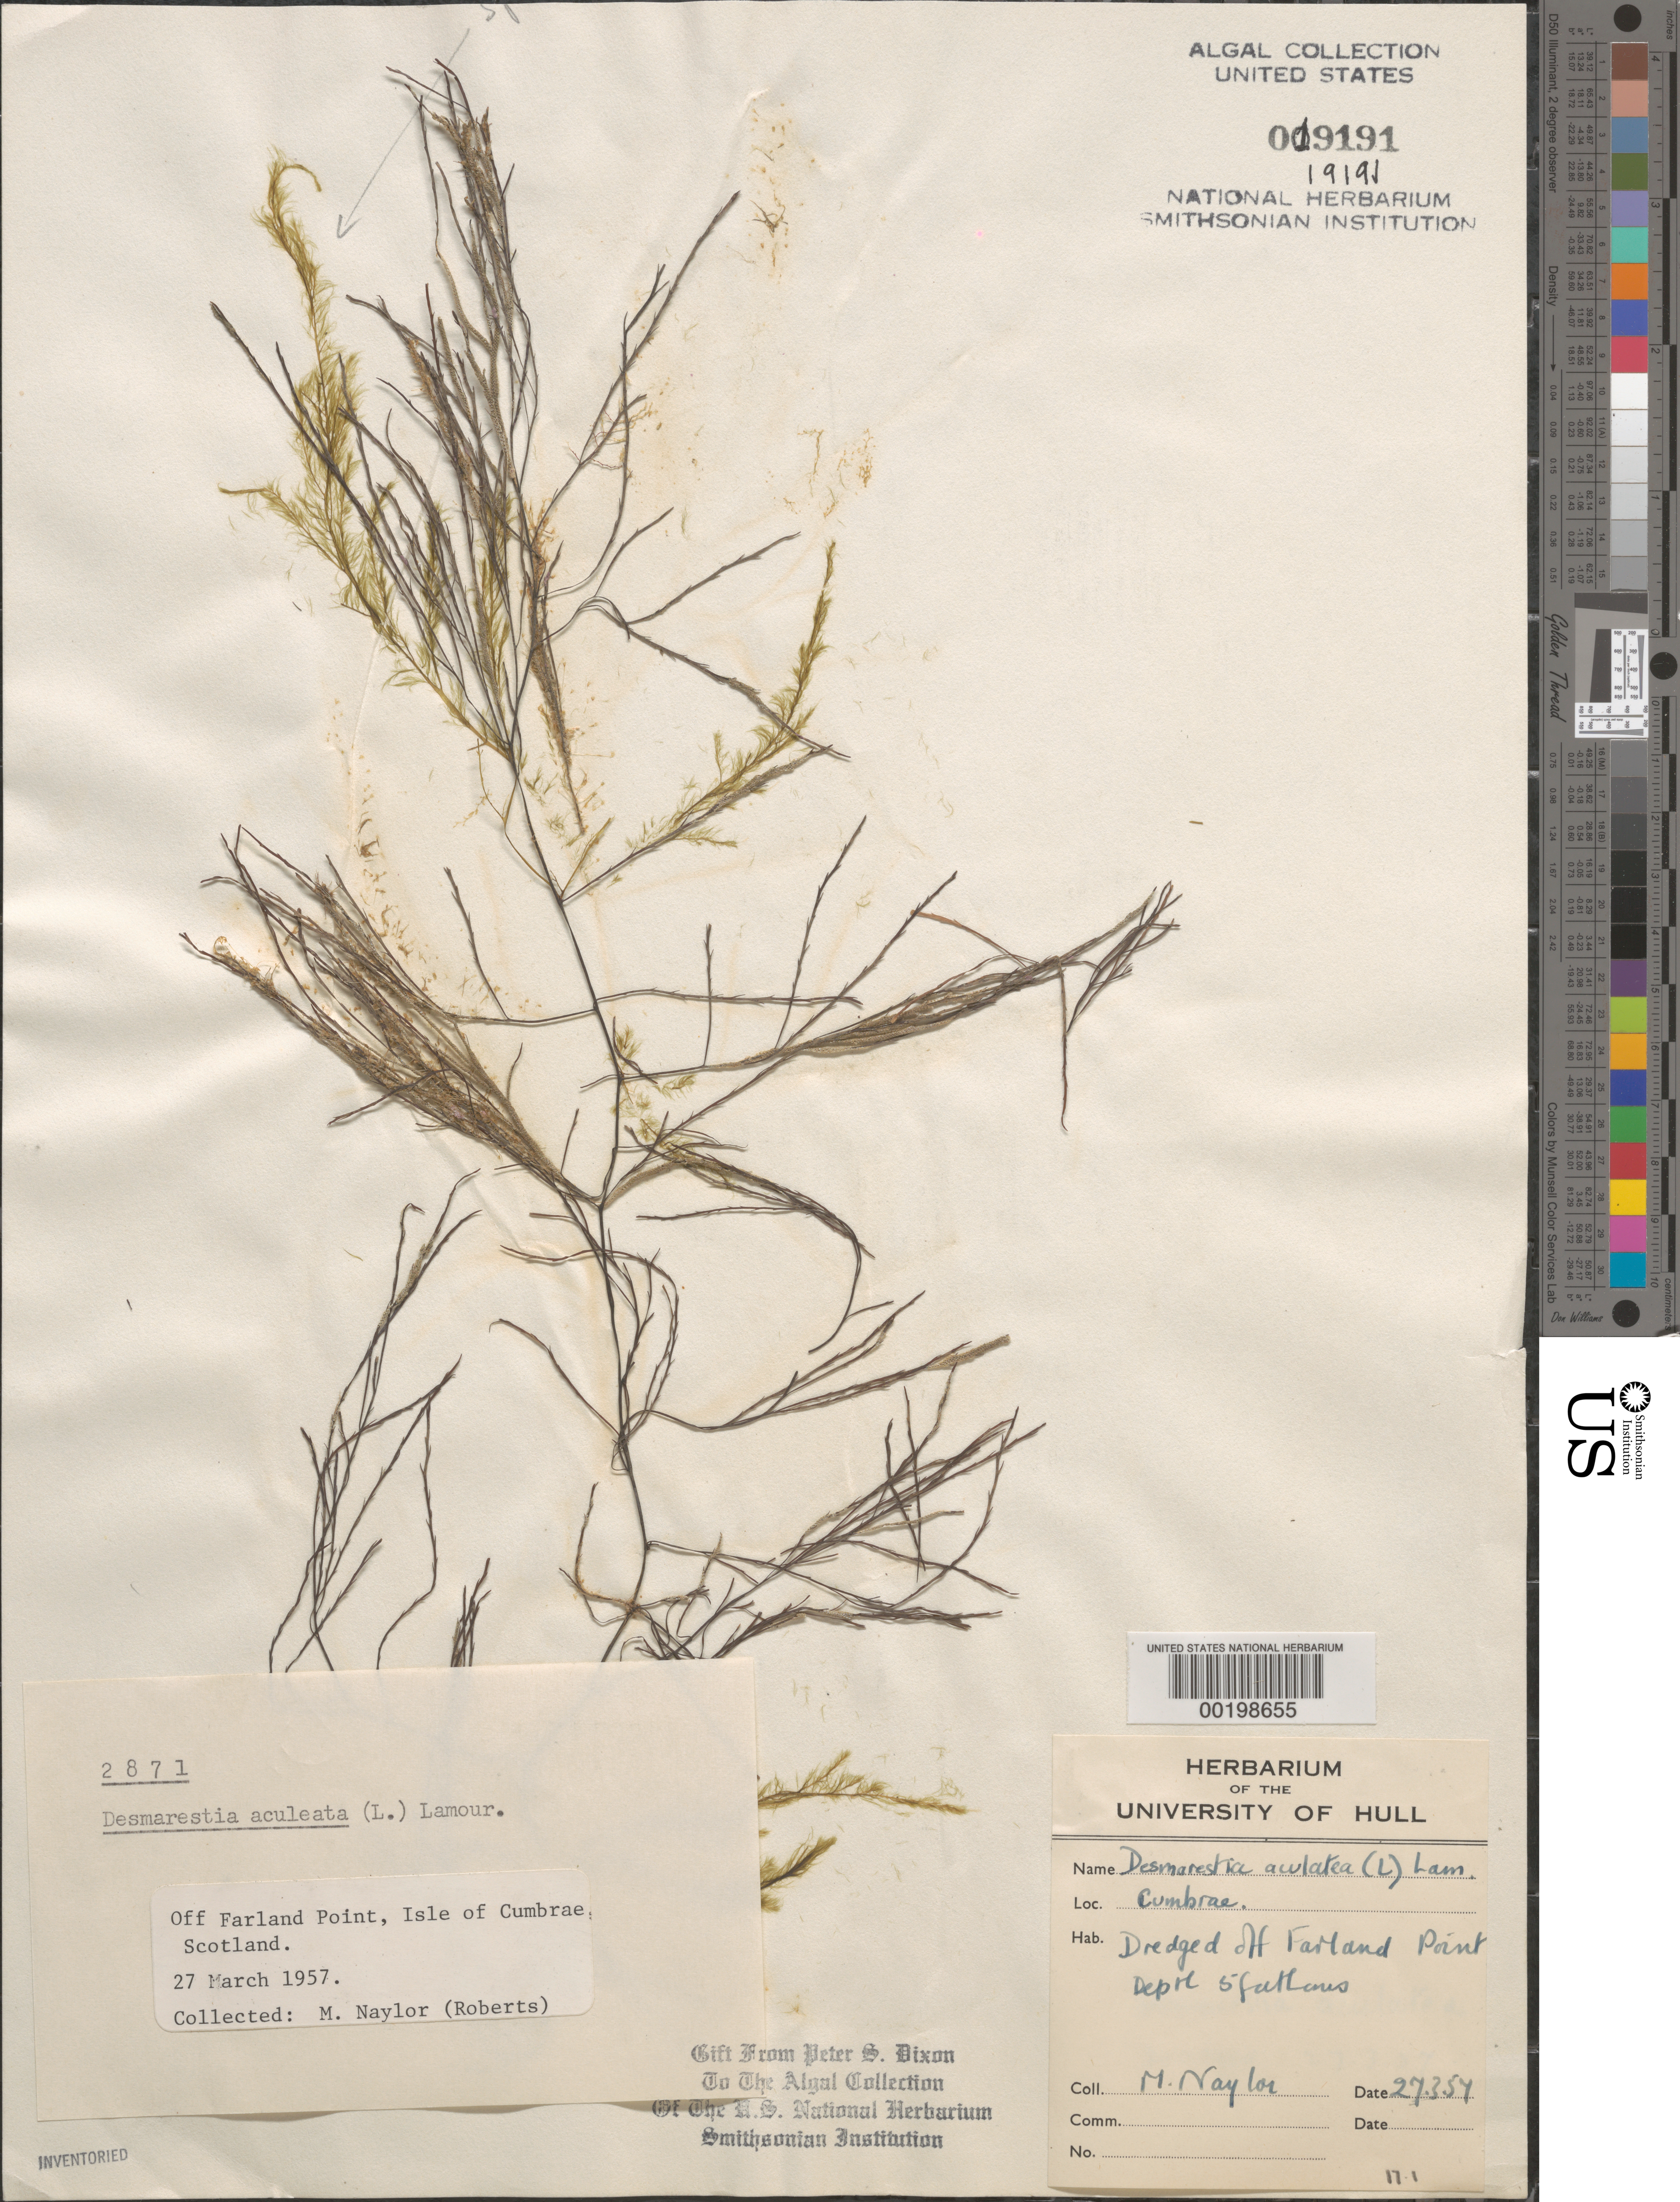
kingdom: Chromista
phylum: Ochrophyta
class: Phaeophyceae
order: Desmarestiales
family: Desmarestiaceae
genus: Desmarestia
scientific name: Desmarestia aculeata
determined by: Dixon, P. S.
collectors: M. Roberts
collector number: PSD 2871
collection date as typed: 27 Mar 1957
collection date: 1957-03-27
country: United Kingdom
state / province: Scotland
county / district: North Ayrshire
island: Great Cumbrae Island (Isle of Cumbrae)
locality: Off Farland Point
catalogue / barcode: US 19191